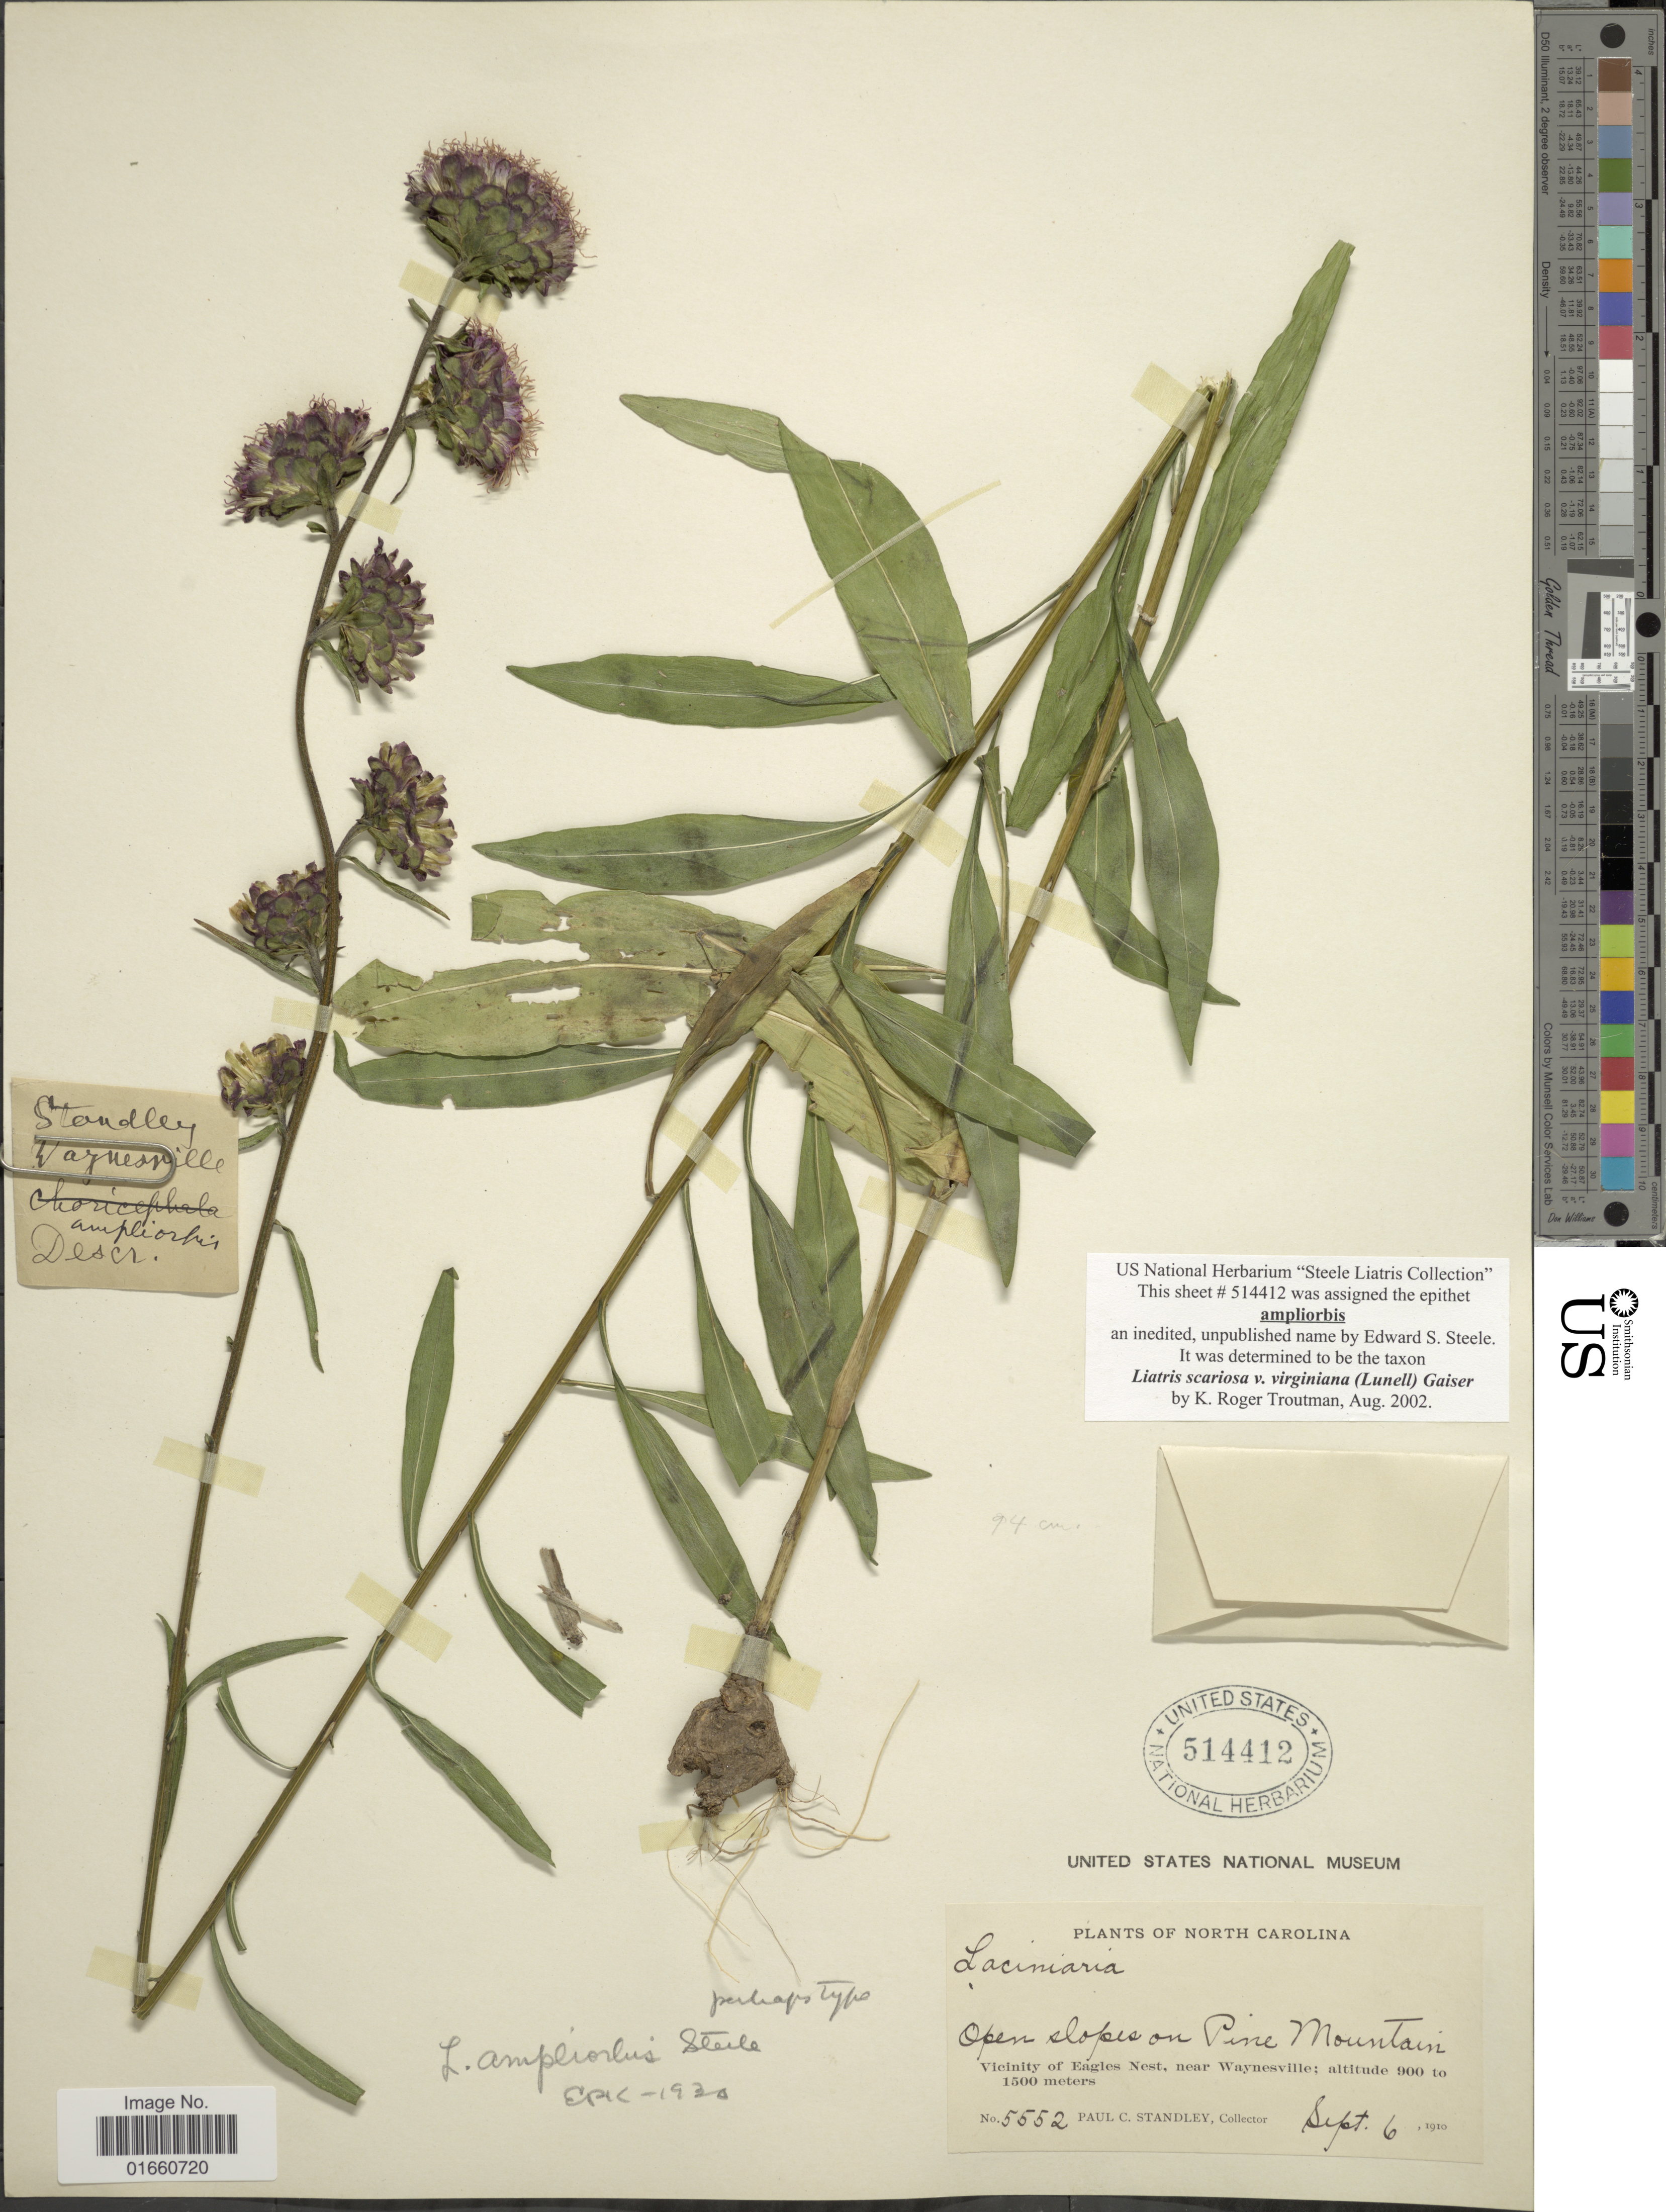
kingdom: Plantae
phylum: Tracheophyta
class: Magnoliopsida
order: Asterales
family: Asteraceae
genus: Liatris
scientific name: Liatris scariosa var. virginiana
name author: (Lunell) Gaiser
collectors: P. C. Standley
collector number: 5552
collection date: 1910-09-06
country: United States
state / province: North Carolina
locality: Open slopes on Pine mountain, Vicinity of Eagles Nest, near Waynesville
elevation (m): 900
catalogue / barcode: US 514412